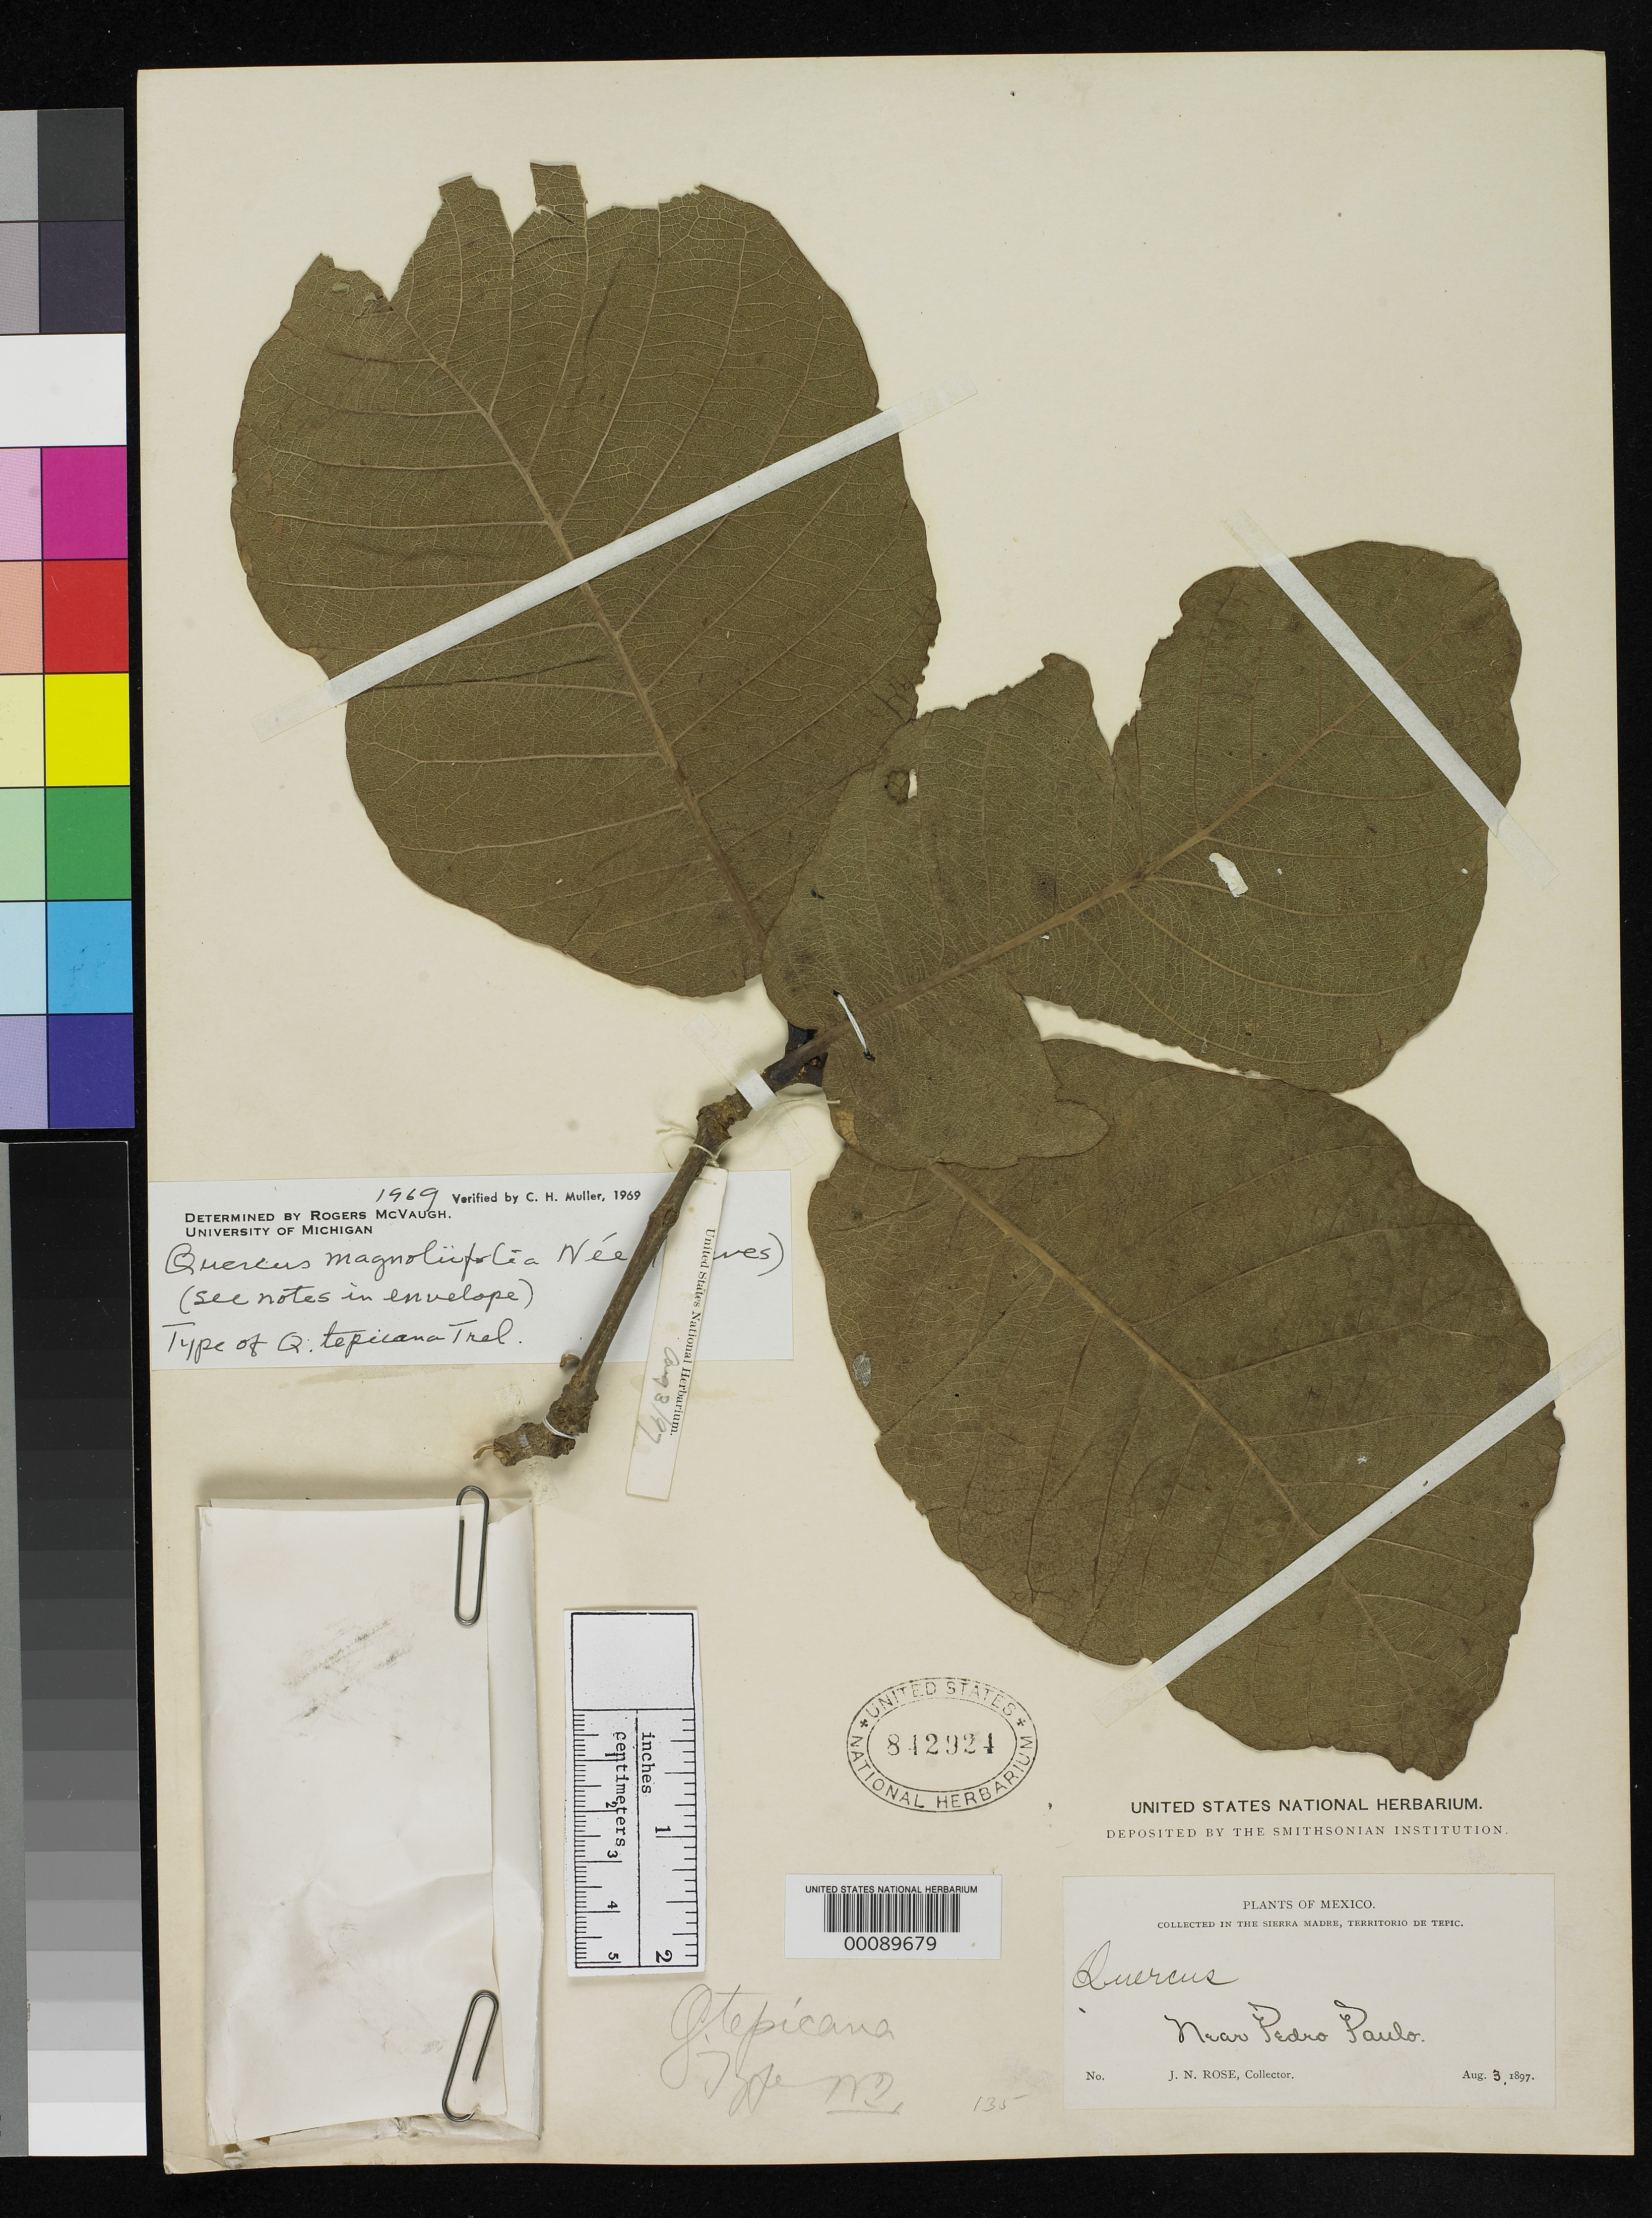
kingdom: Plantae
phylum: Tracheophyta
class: Magnoliopsida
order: Fagales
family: Fagaceae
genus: Quercus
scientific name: Quercus tepicana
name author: Trel.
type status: Holotype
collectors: J. N. Rose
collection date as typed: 03 Aug 1897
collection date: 1897-08-03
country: Mexico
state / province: Nayarit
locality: Near Pedro Paulo, Sierra Madre, Tepic.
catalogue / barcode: US 842924